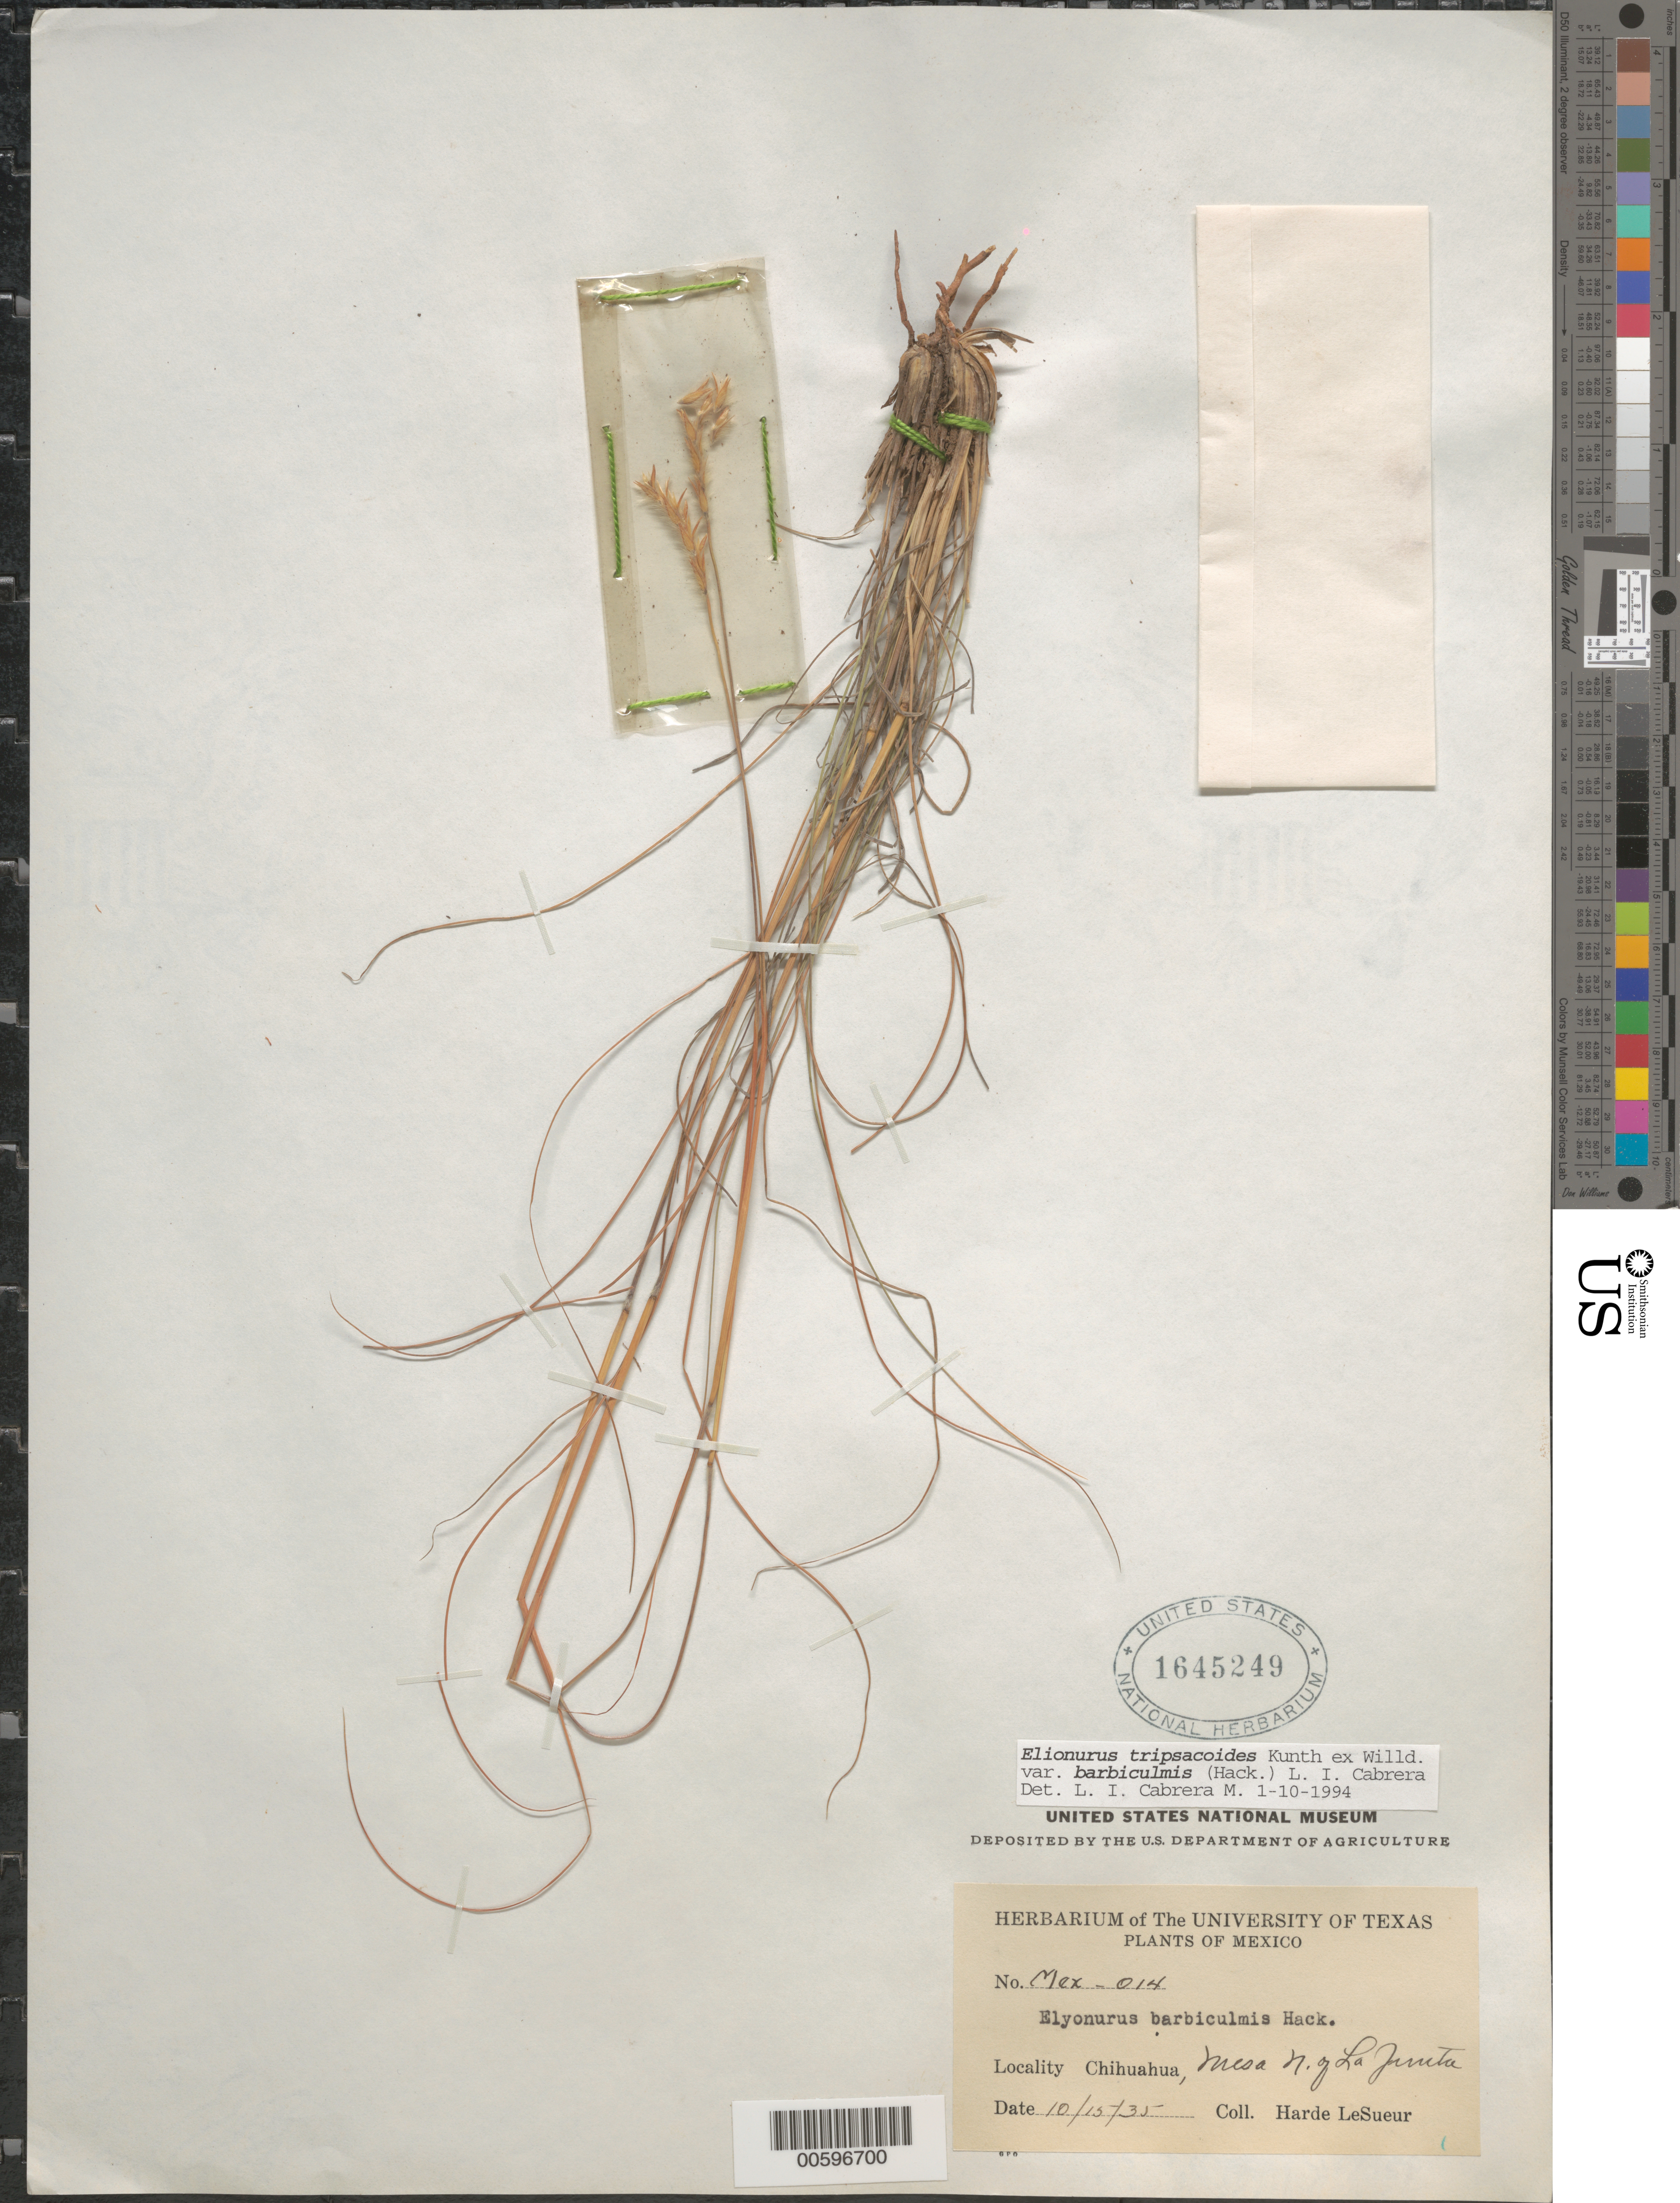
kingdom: Plantae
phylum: Tracheophyta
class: Liliopsida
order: Poales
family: Poaceae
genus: Elionurus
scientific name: Elionurus tripsacoides var. barbiculmis (Hack.) L.I. Cabrera & Dávila, comb. ined.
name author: (Hack.) L.I. Cabrera & Dávila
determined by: Cabrera M., L. I.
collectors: D. H. LeSueur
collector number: Mex - 014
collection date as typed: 15 Oct 1935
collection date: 1935-10-15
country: Mexico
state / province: Chihuahua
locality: Mesa N of La Junta.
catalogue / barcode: US 1645249